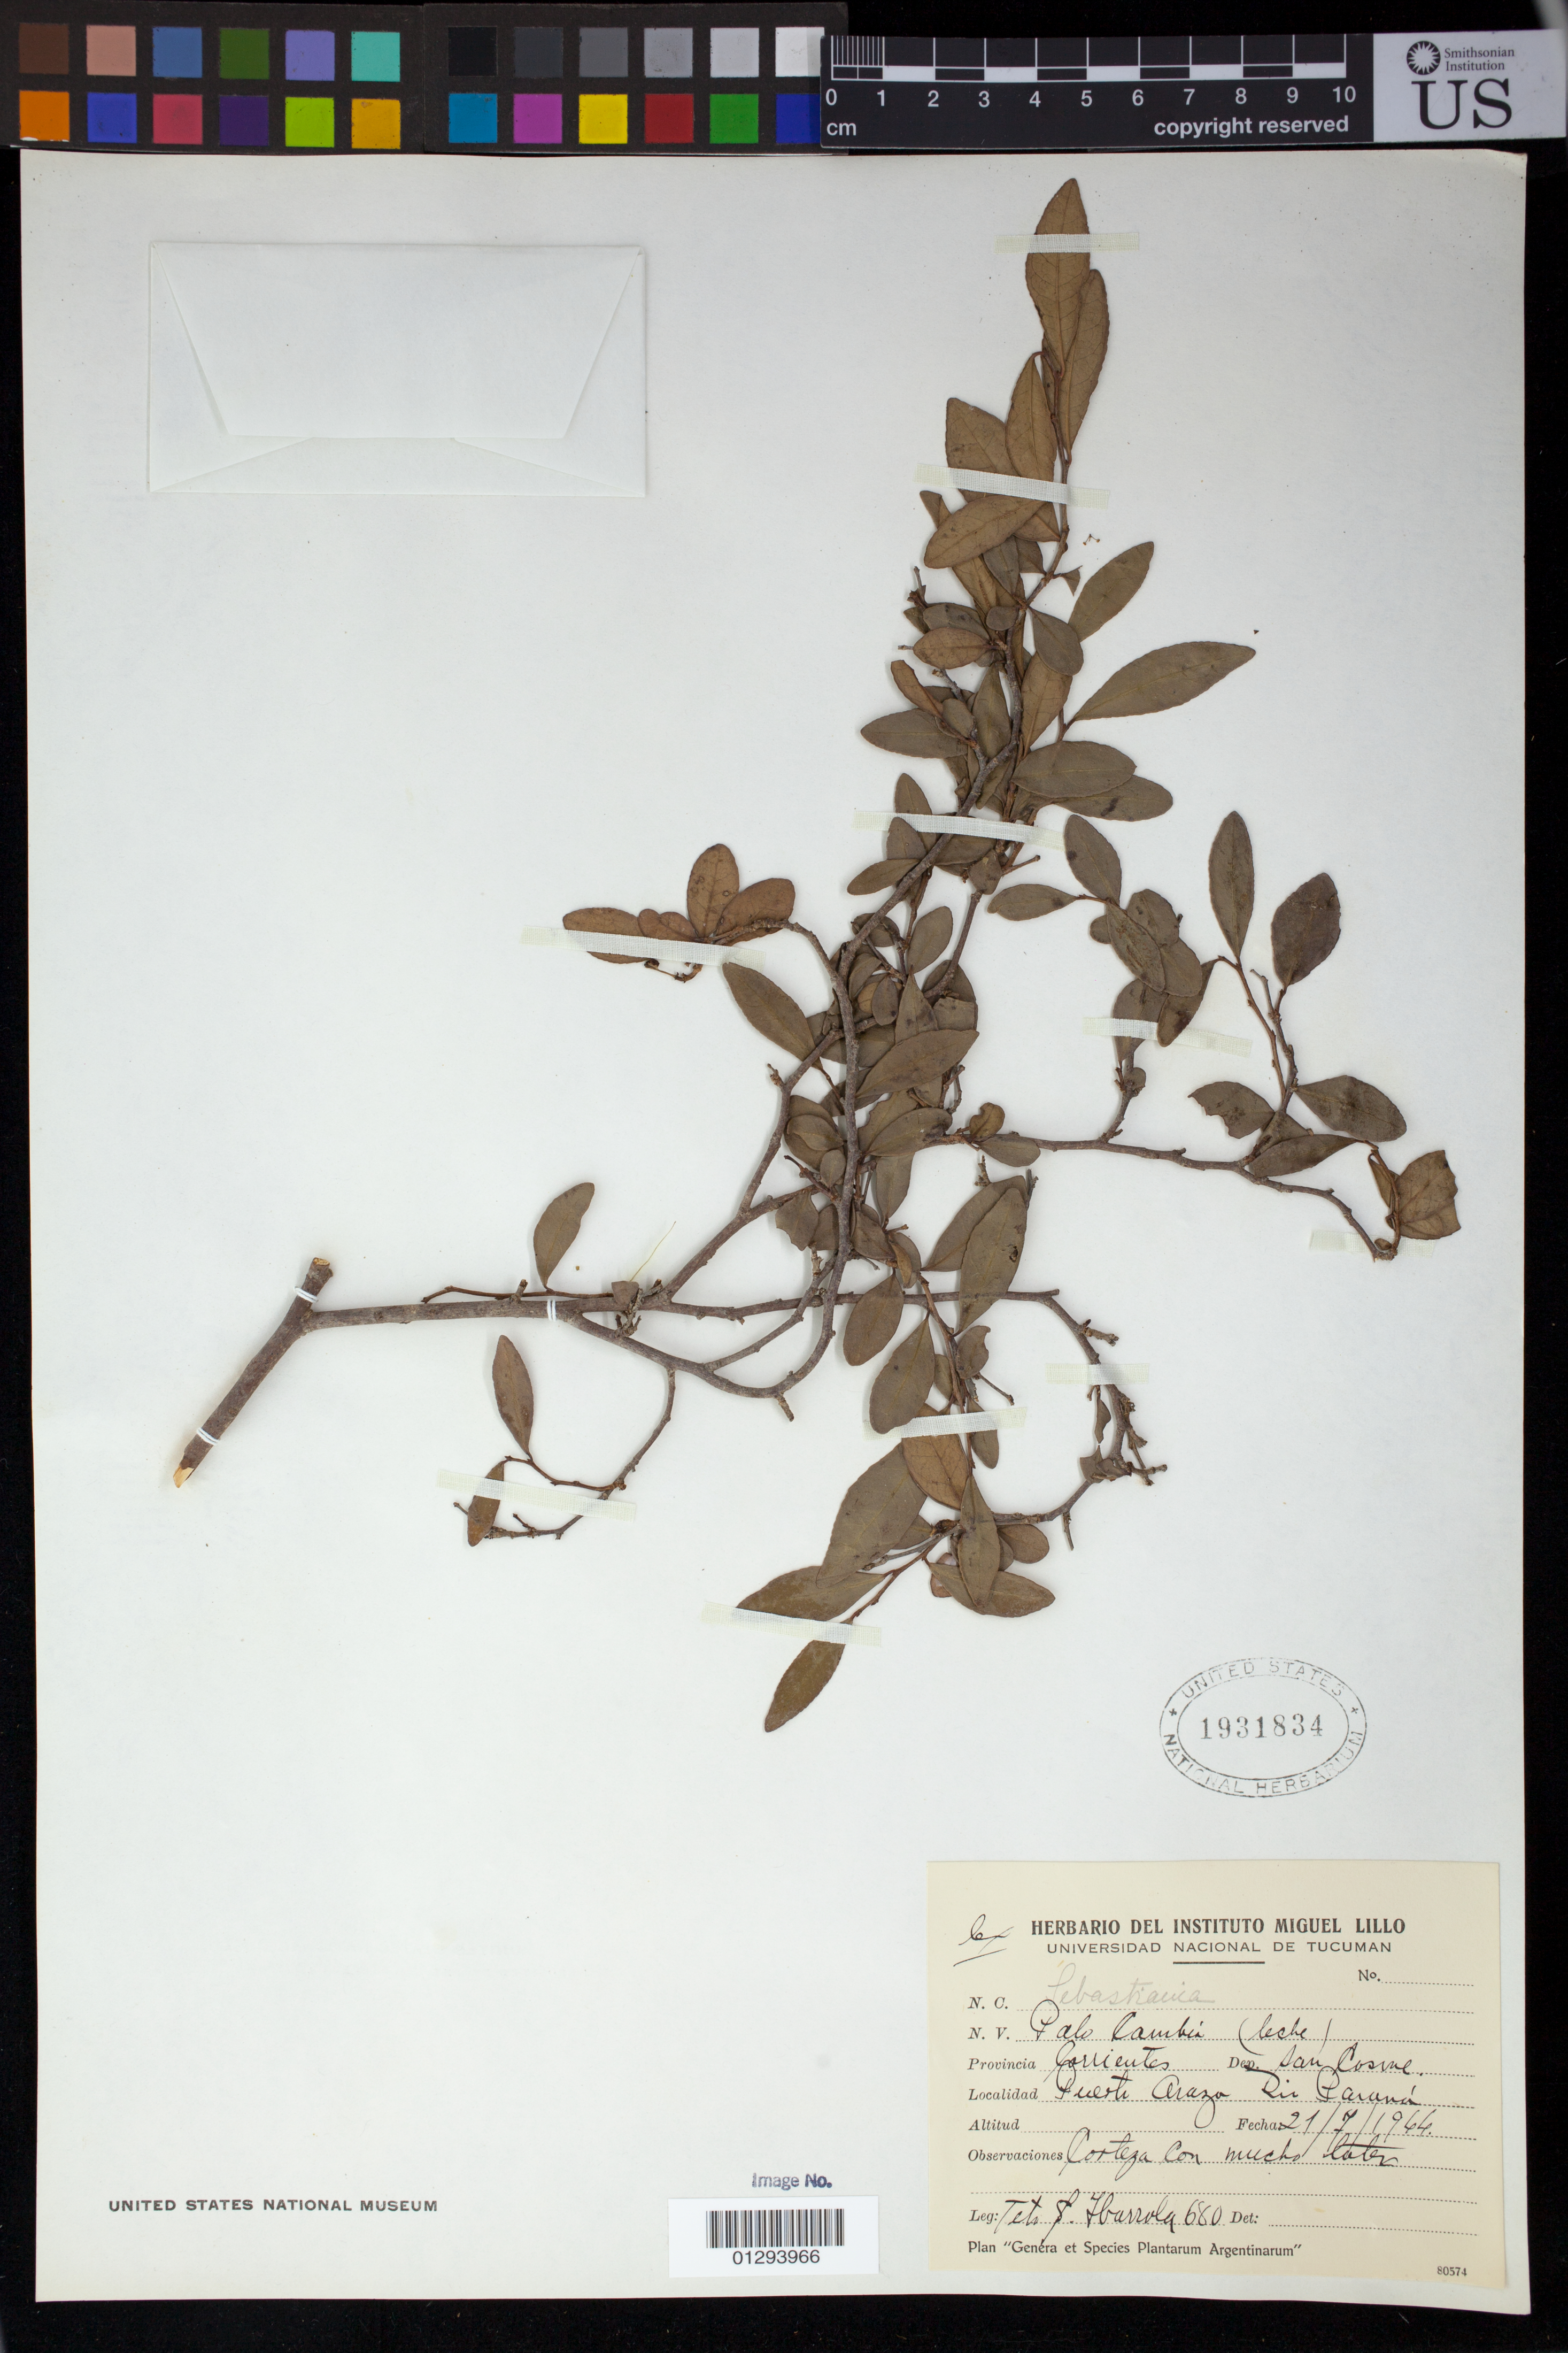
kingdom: Plantae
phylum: Tracheophyta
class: Magnoliopsida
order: Malpighiales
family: Euphorbiaceae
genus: Sebastiania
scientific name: Sebastiania brasiliensis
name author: Spreng.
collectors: T. Ibarrola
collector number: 680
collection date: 1944-07-21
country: Argentina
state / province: Corrientes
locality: San Cosme. Puerti Araza,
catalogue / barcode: US 1931834